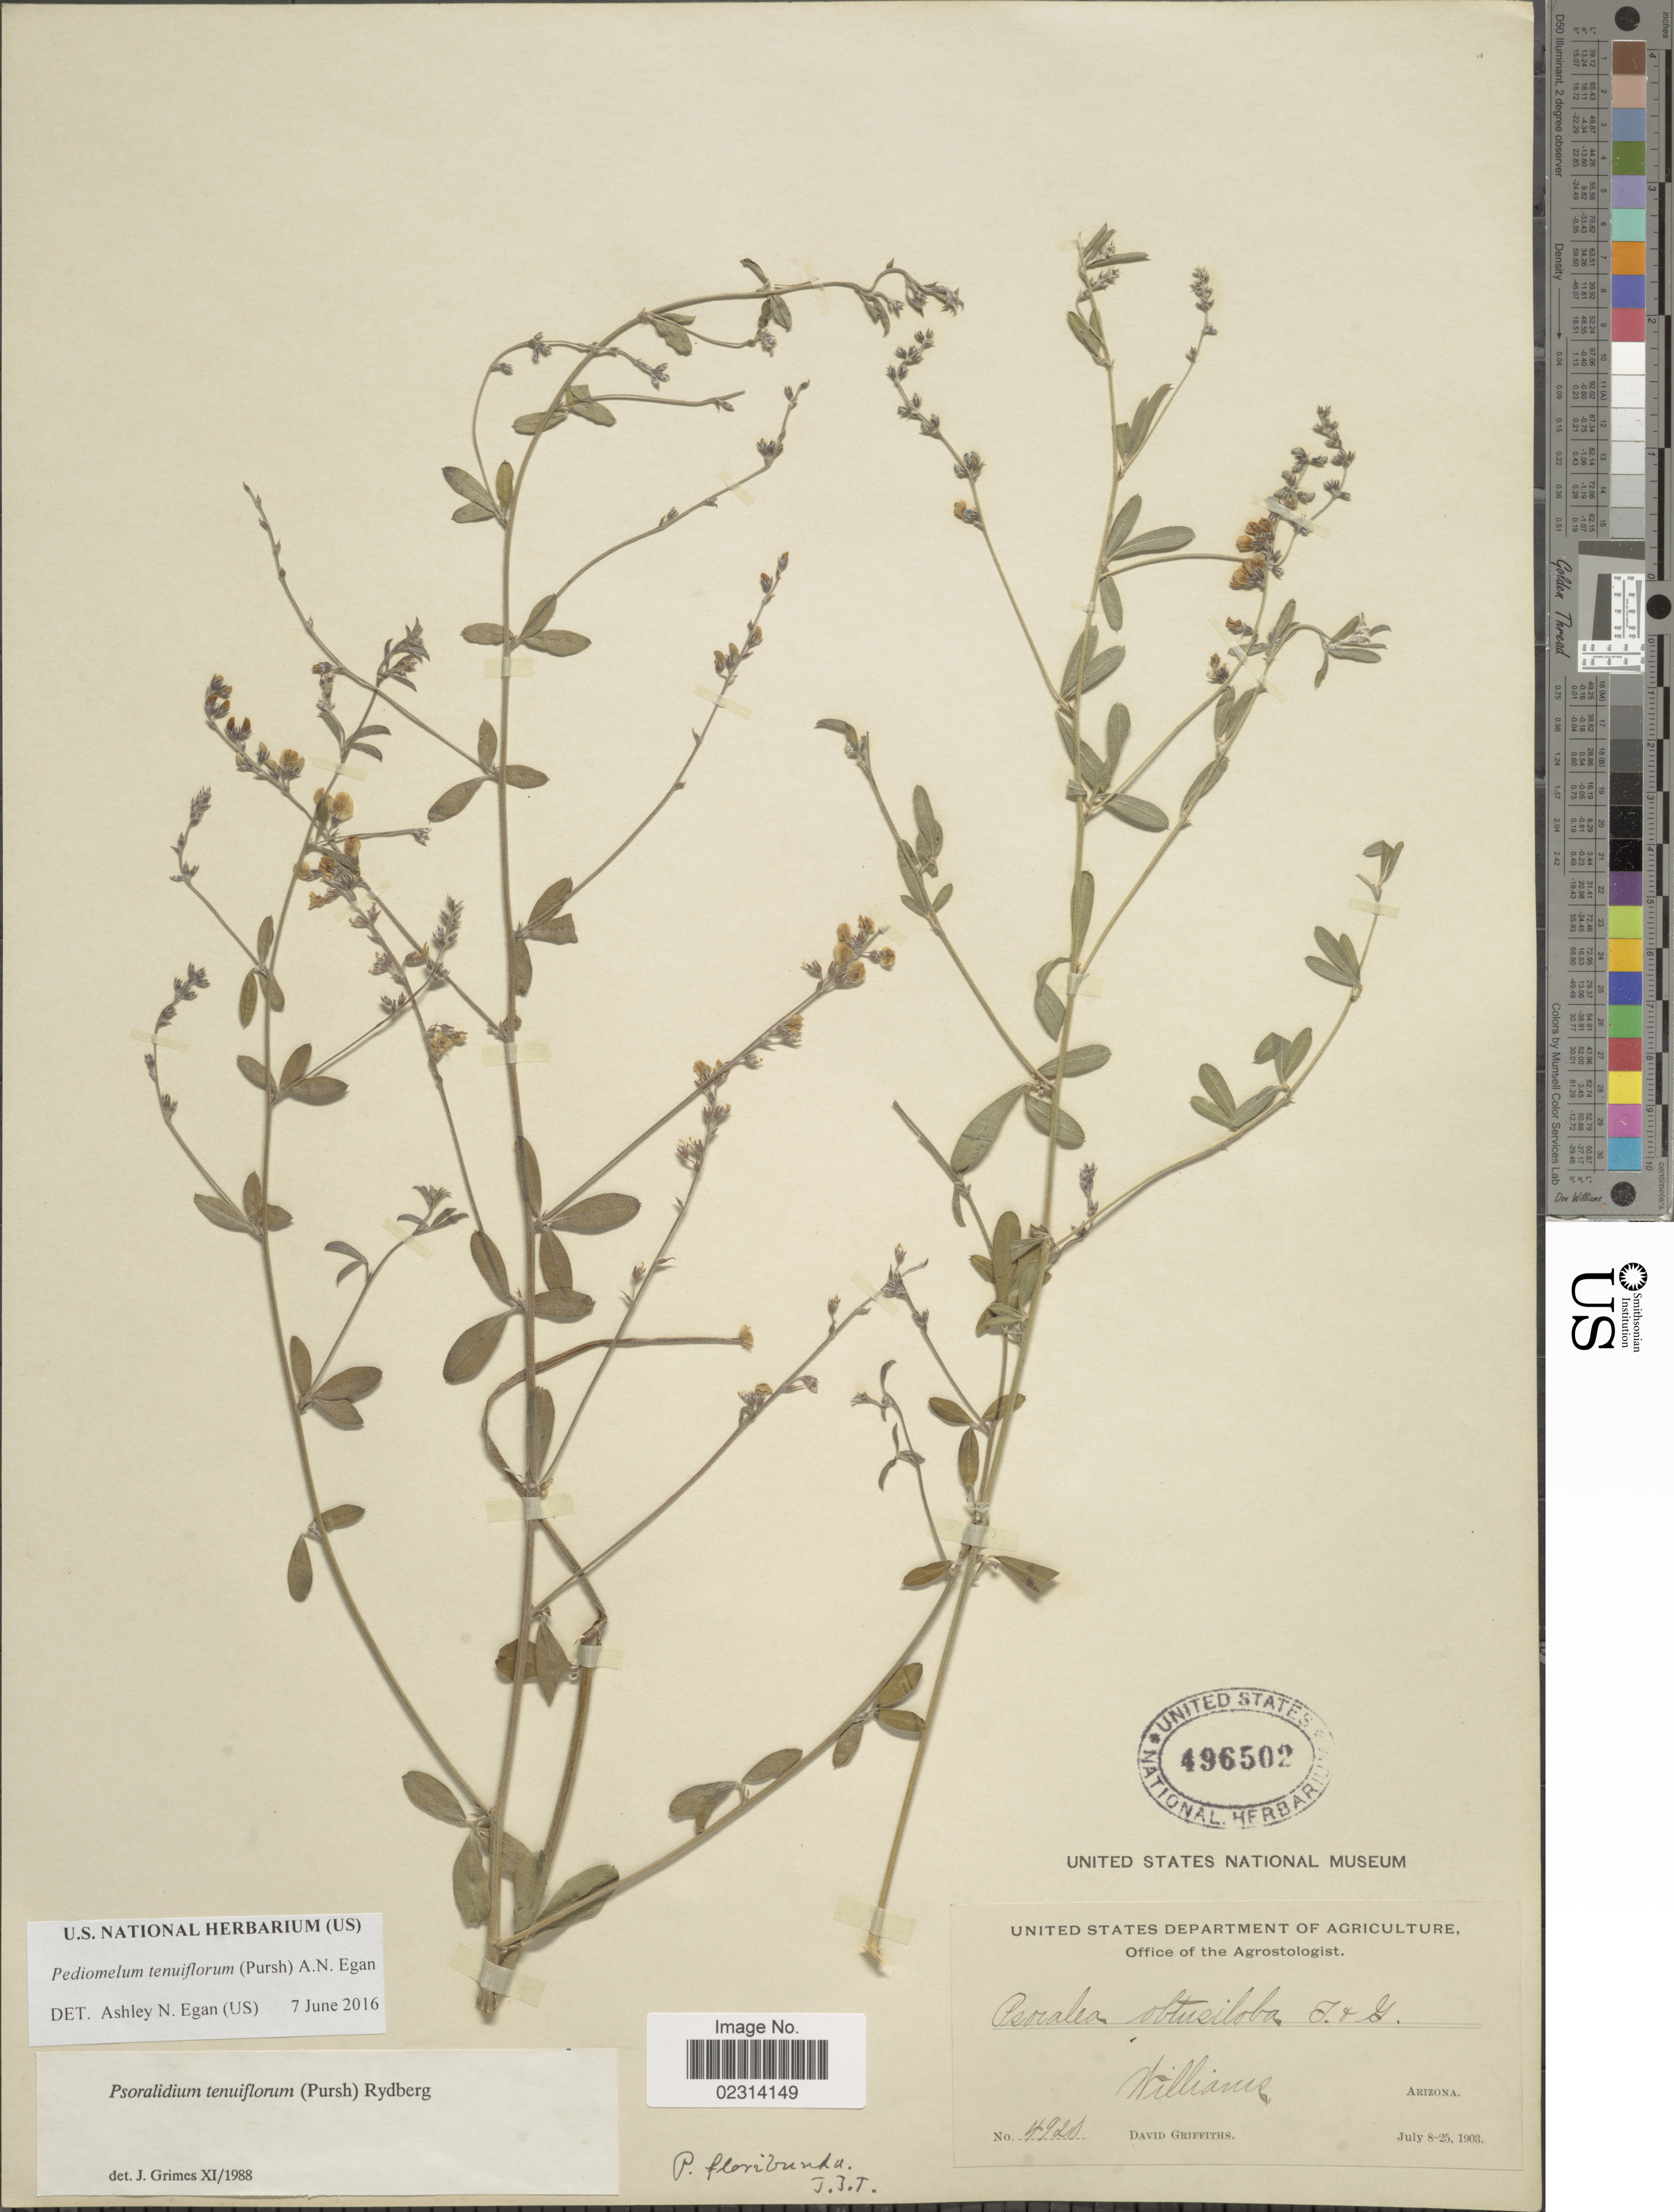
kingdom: Plantae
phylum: Tracheophyta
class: Magnoliopsida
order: Fabales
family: Fabaceae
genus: Psoralidium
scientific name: Psoralidium tenuiflorum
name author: (Pursh) Rydb.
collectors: D. Griffiths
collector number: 4920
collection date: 1903-07-08/1903-07-25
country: United States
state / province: Arizona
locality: Williams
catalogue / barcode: US 496502